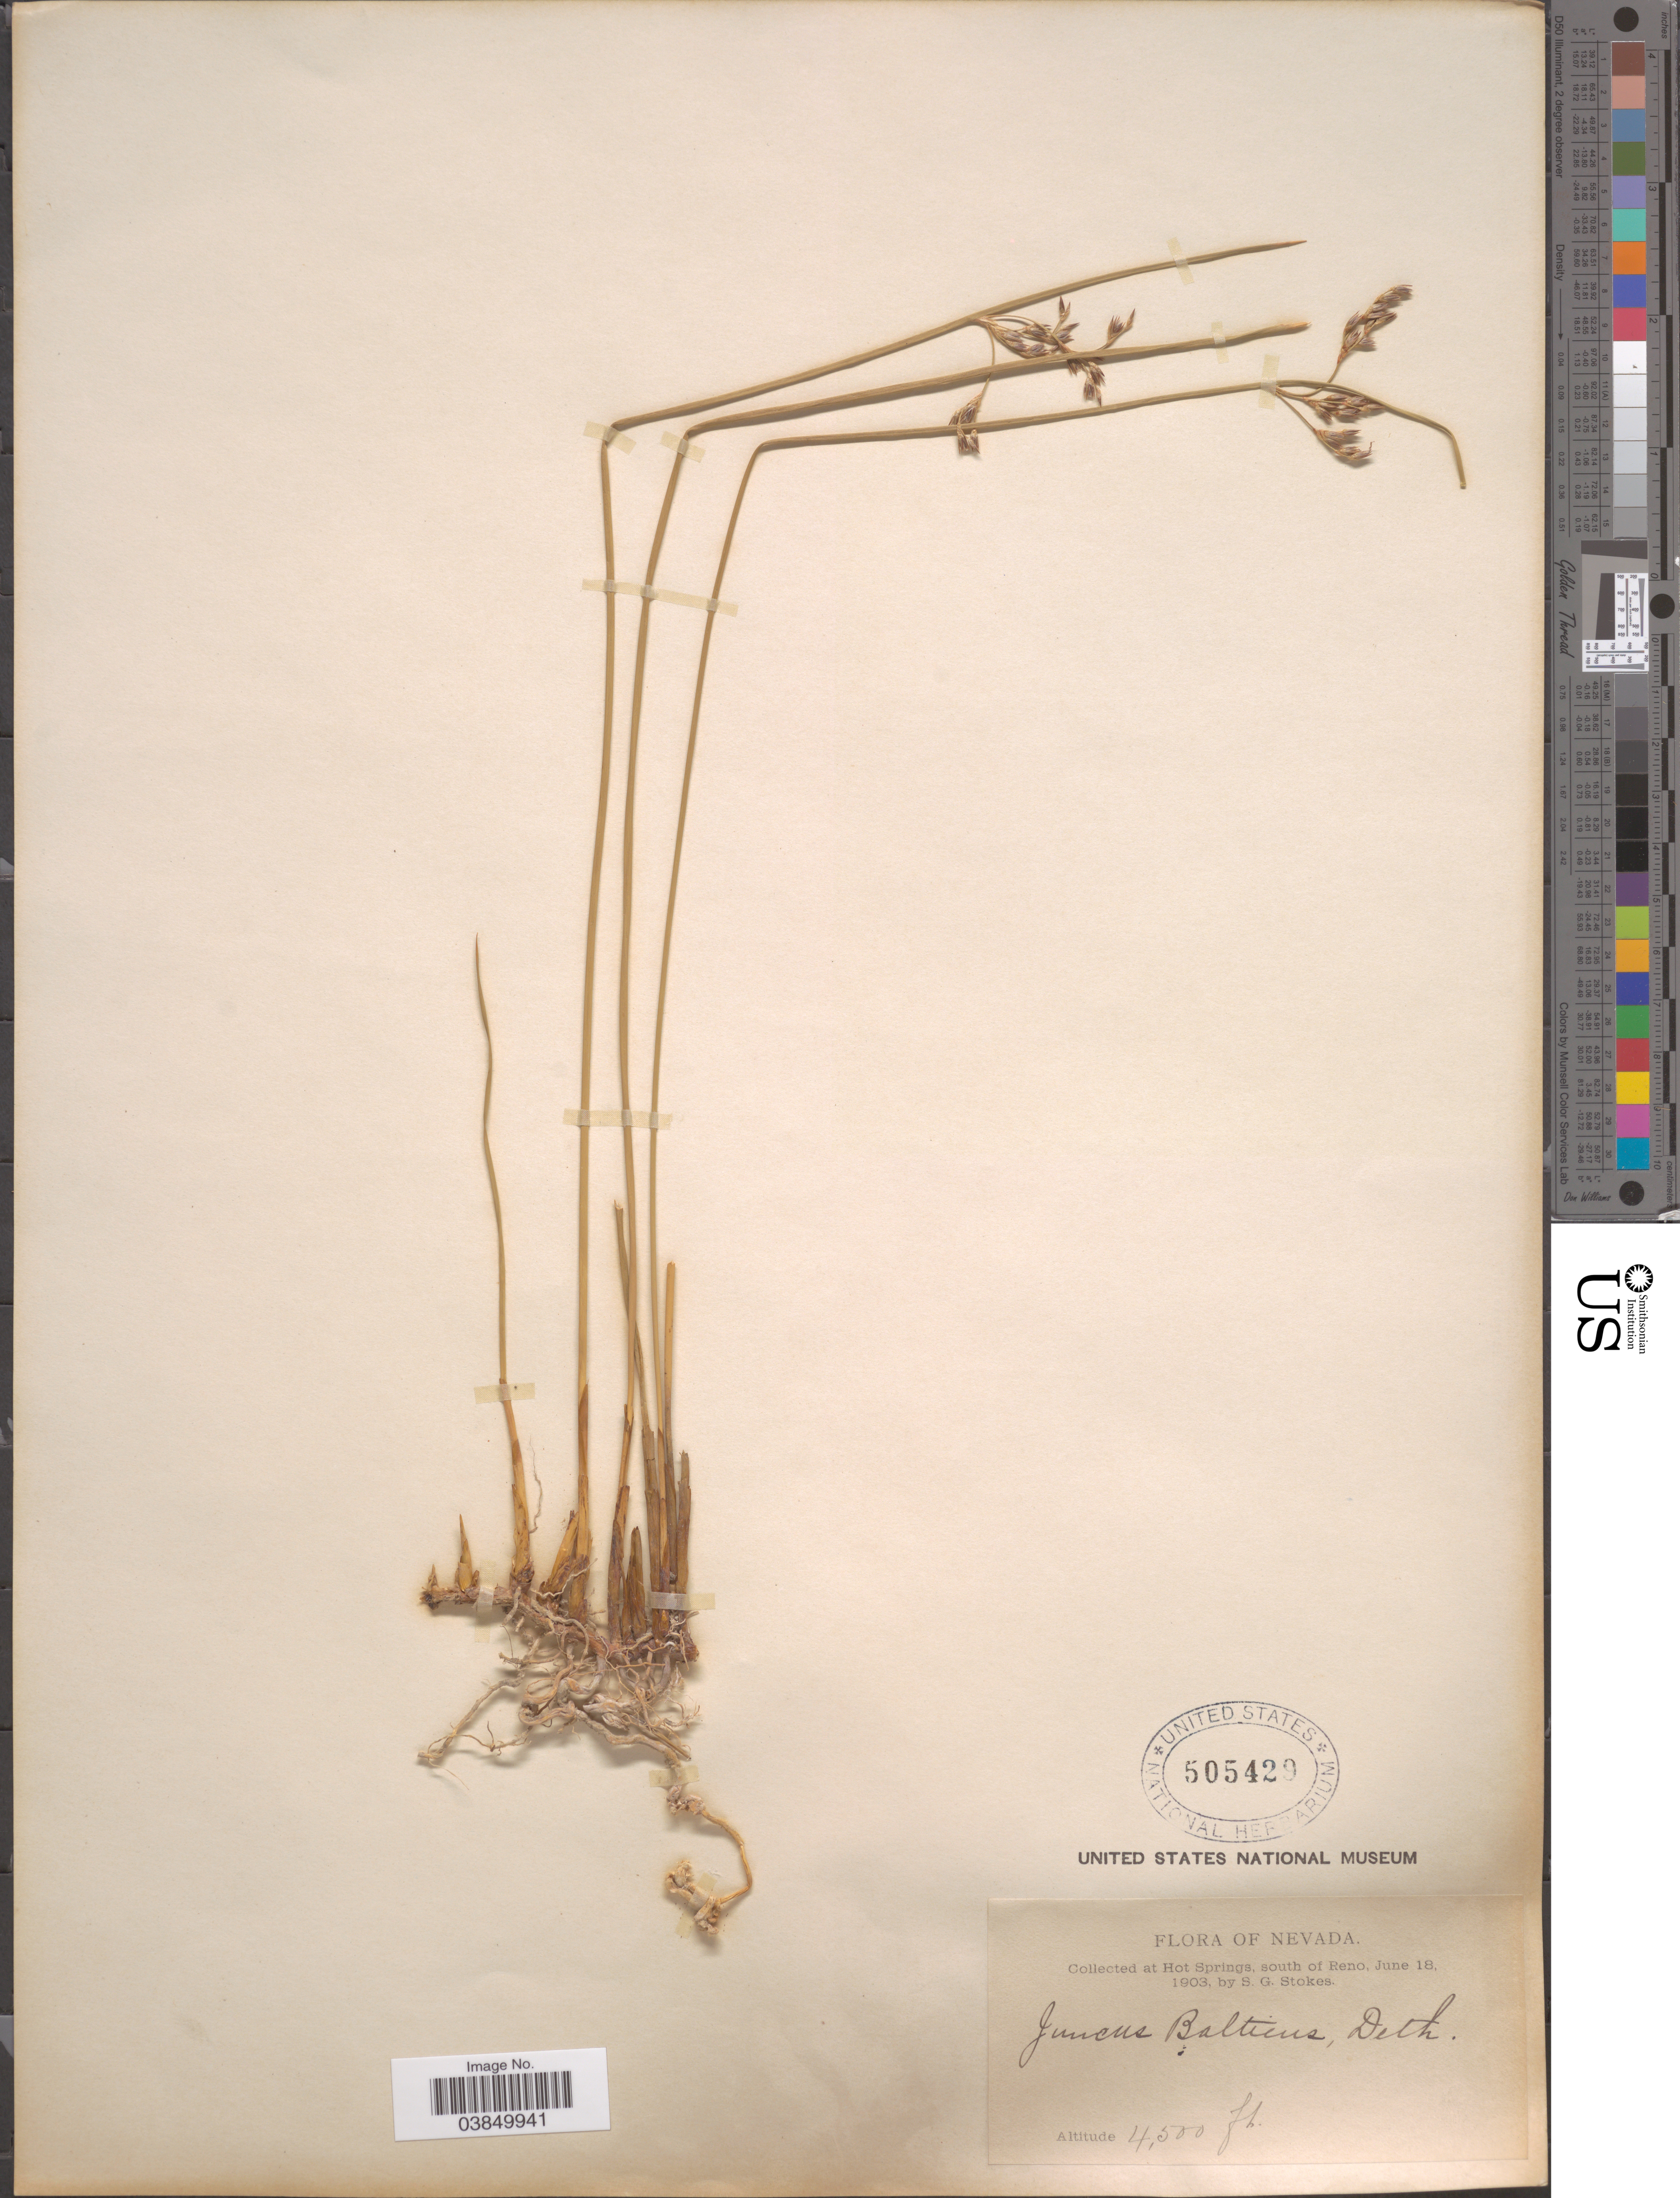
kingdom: Plantae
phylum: Tracheophyta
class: Liliopsida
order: Poales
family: Juncaceae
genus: Juncus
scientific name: Juncus balticus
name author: Willd.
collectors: S. G. Stokes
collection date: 1903-06-18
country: United States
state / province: Nevada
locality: Hot Springs, south of Reno.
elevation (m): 1372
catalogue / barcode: US 505429